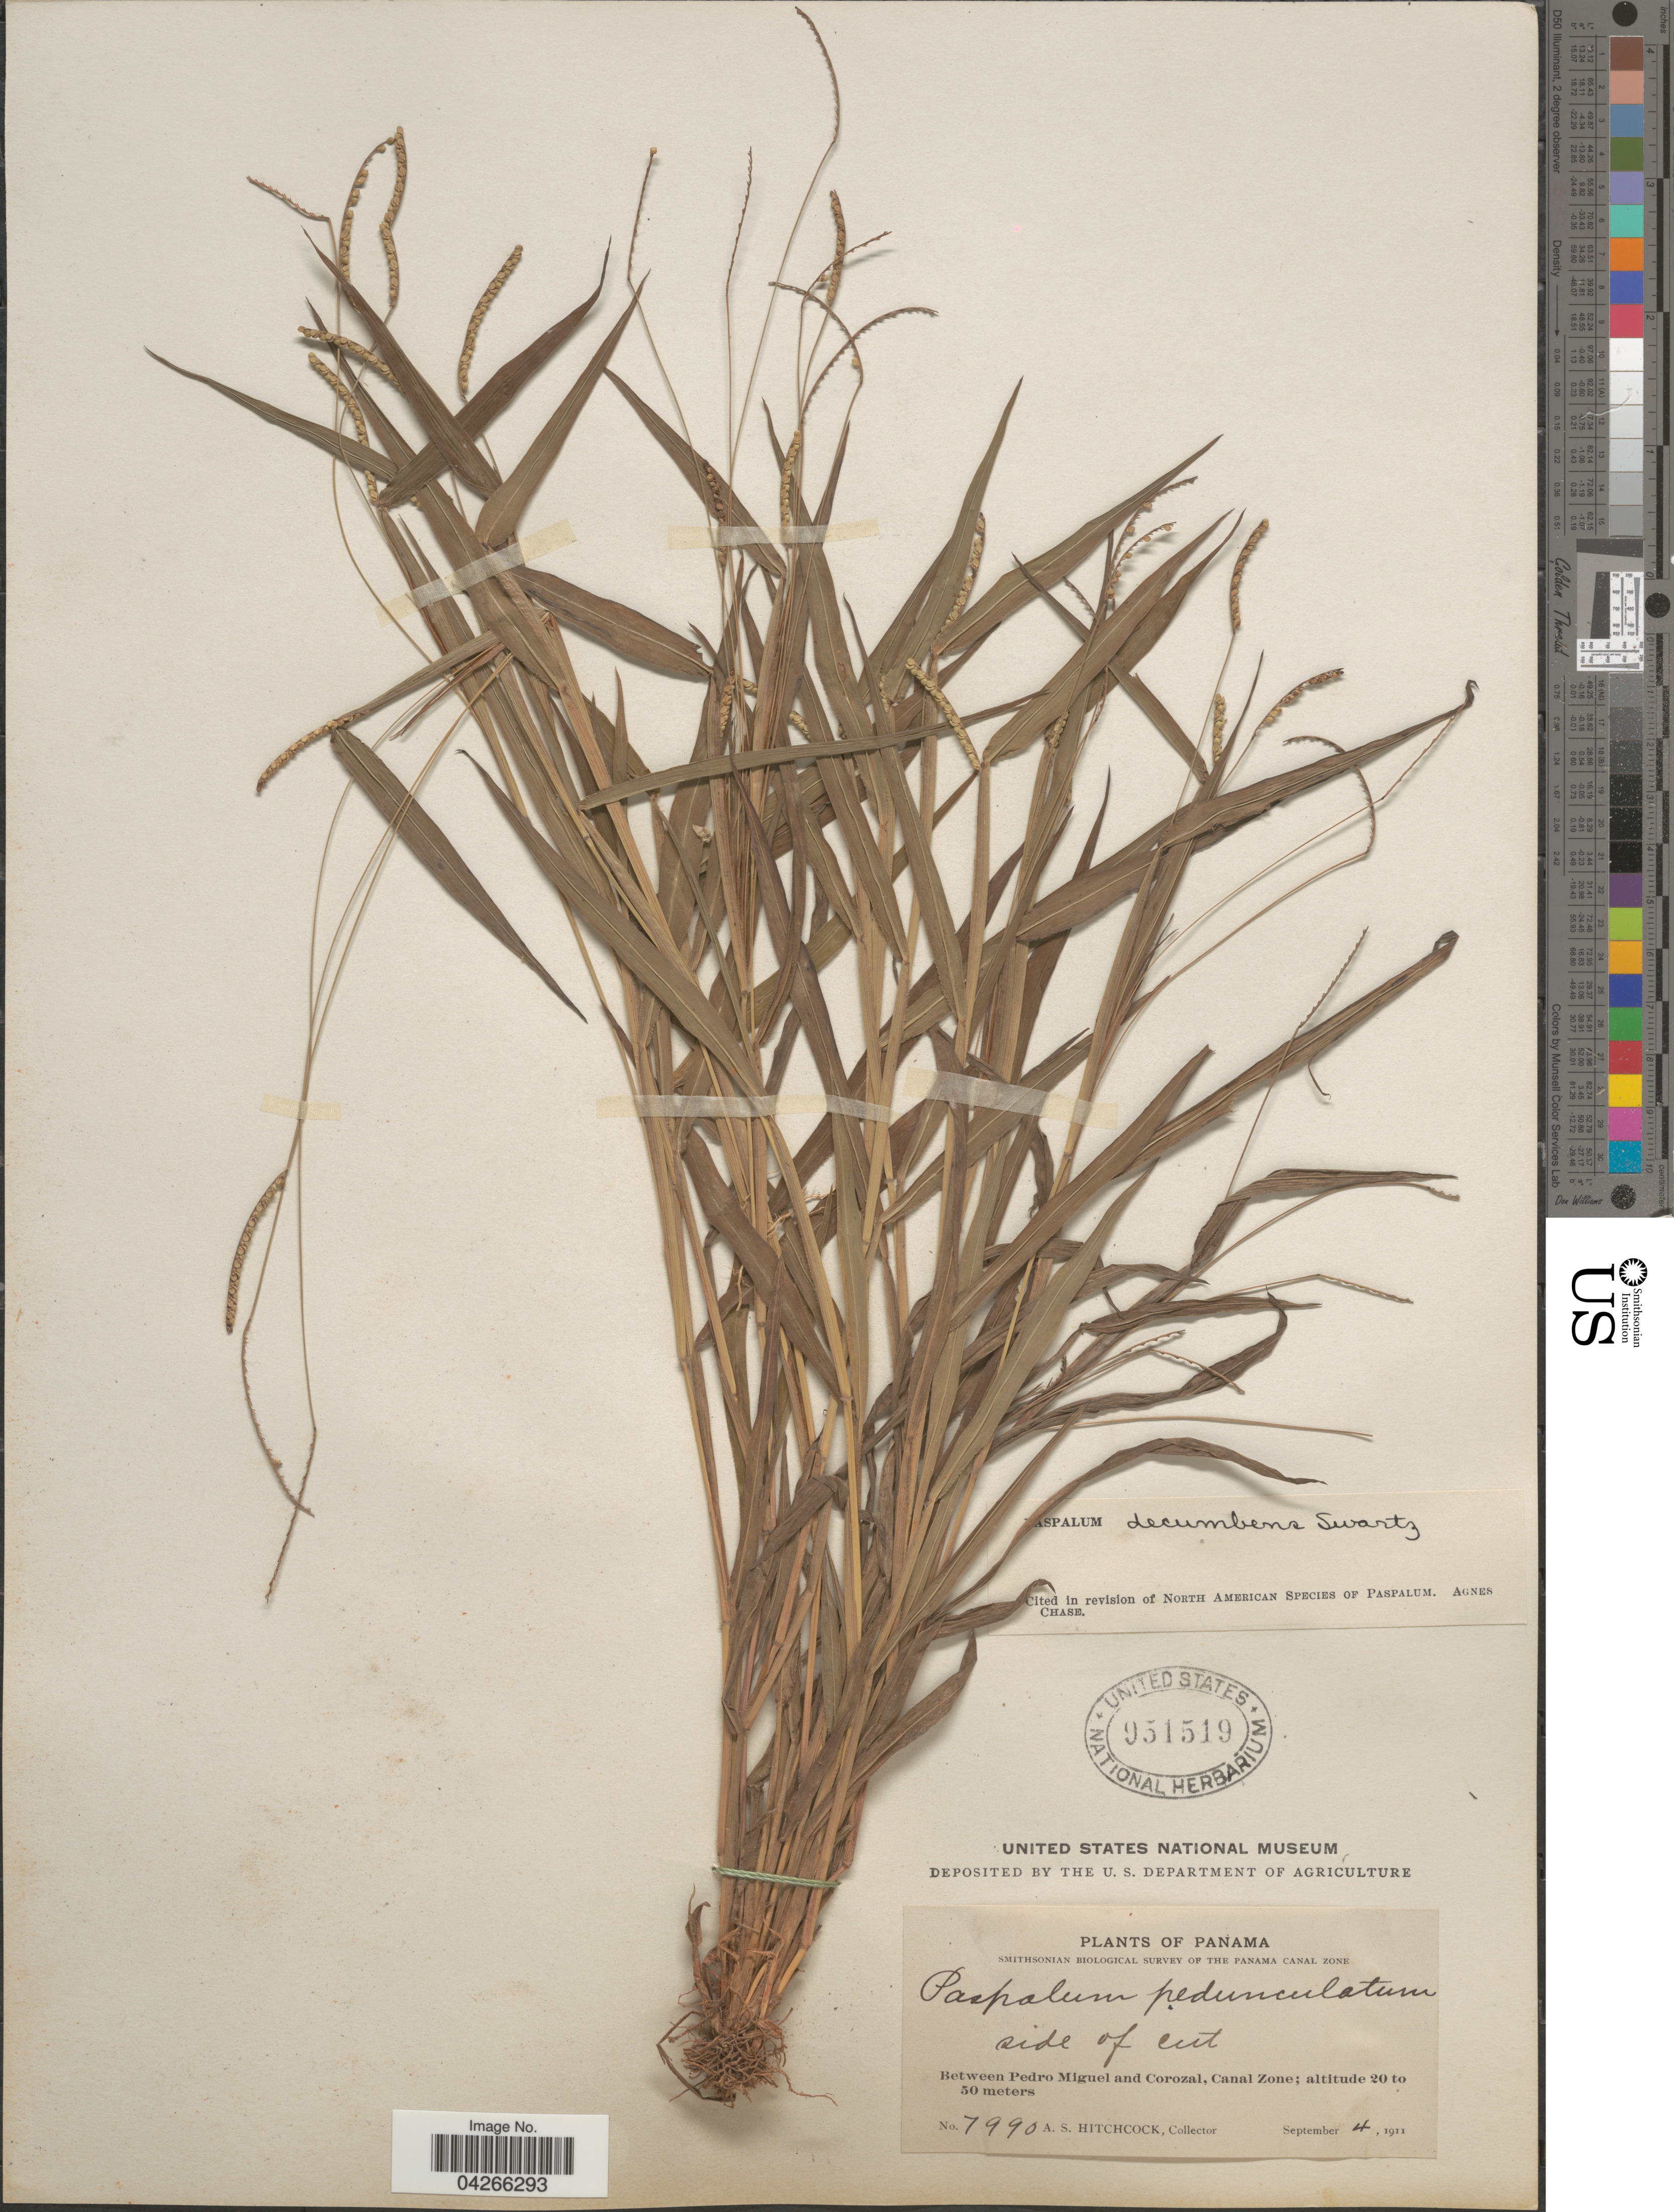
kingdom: Plantae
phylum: Tracheophyta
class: Liliopsida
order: Poales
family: Poaceae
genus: Paspalum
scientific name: Paspalum decumbens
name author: Sw.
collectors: A. S. Hitchcock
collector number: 7990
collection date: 1911-09-04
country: Panama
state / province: Colón / Panamá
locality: Smithsonian Biological Survey of the Panama Canal Zone. Side of cut. Between Pedro Miguel and Corozal, Canal Zone.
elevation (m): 20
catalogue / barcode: US 951519